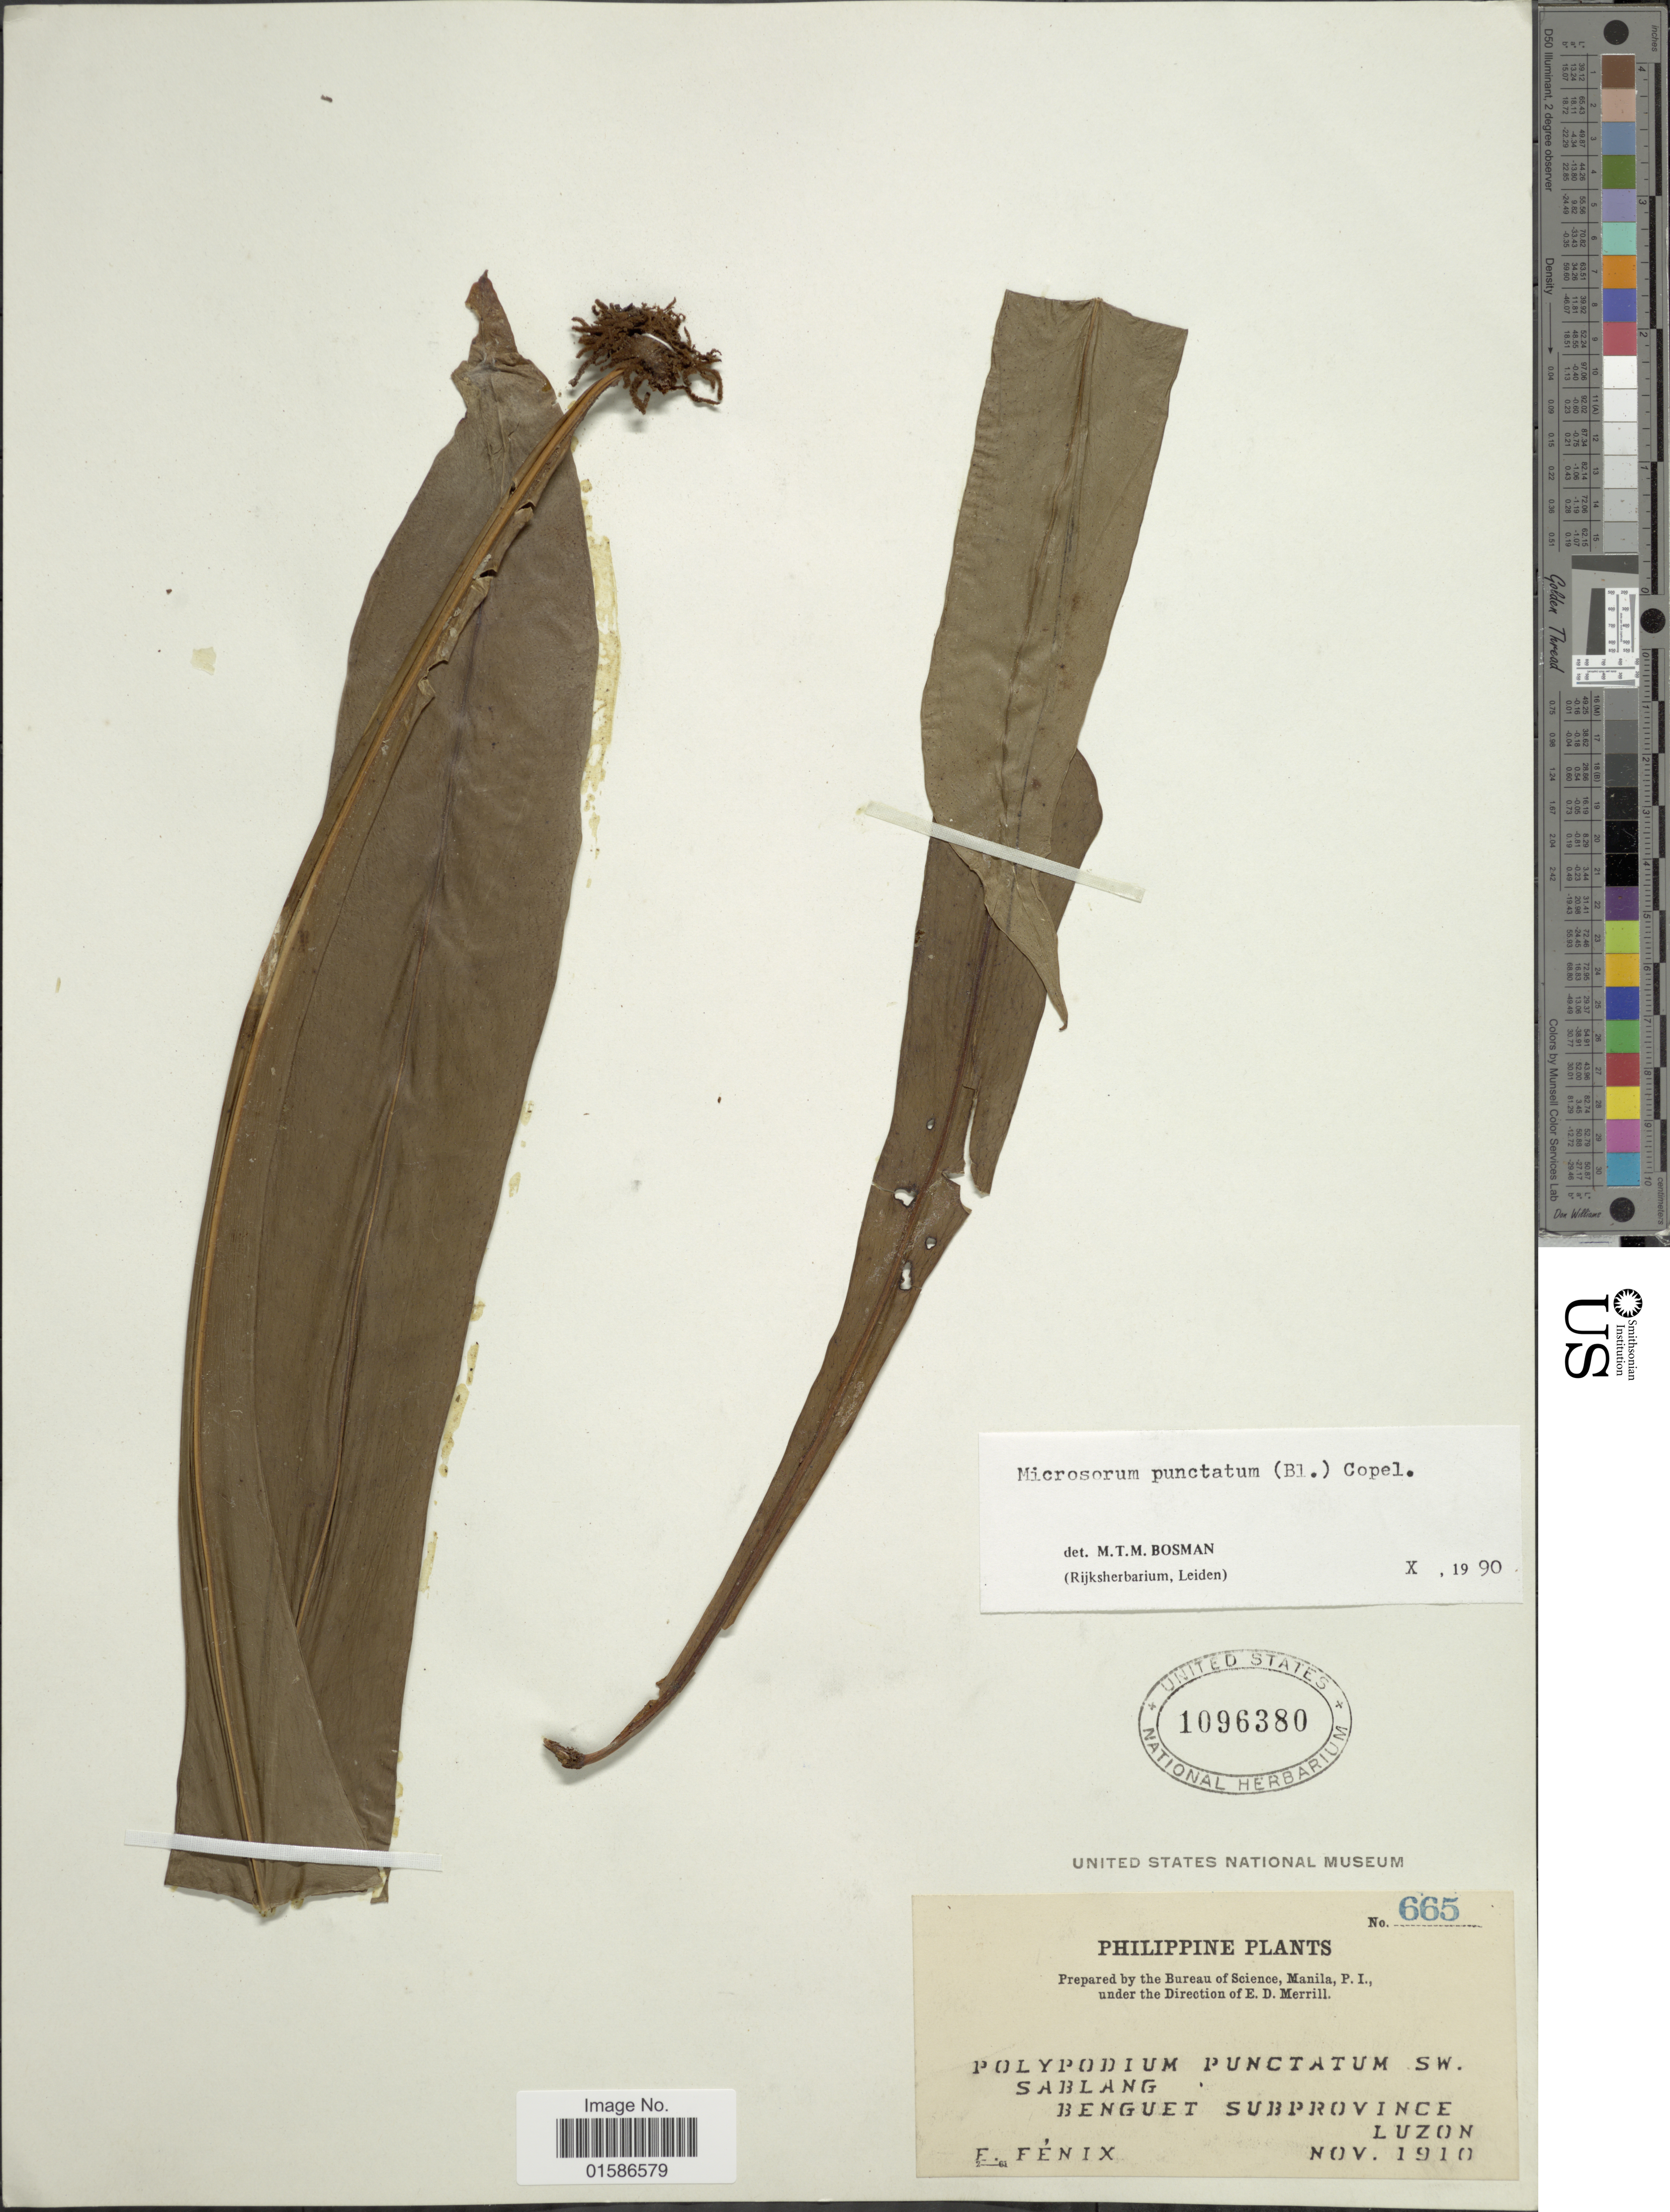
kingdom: Plantae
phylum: Tracheophyta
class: Polypodiopsida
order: Polypodiales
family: Polypodiaceae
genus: Microsorum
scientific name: Microsorum punctatum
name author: (L.) Copel.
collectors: E. Fénix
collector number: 665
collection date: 1910-11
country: Philippines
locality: Sablang, Benguet Subprovince, Luzon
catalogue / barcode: US 1096380